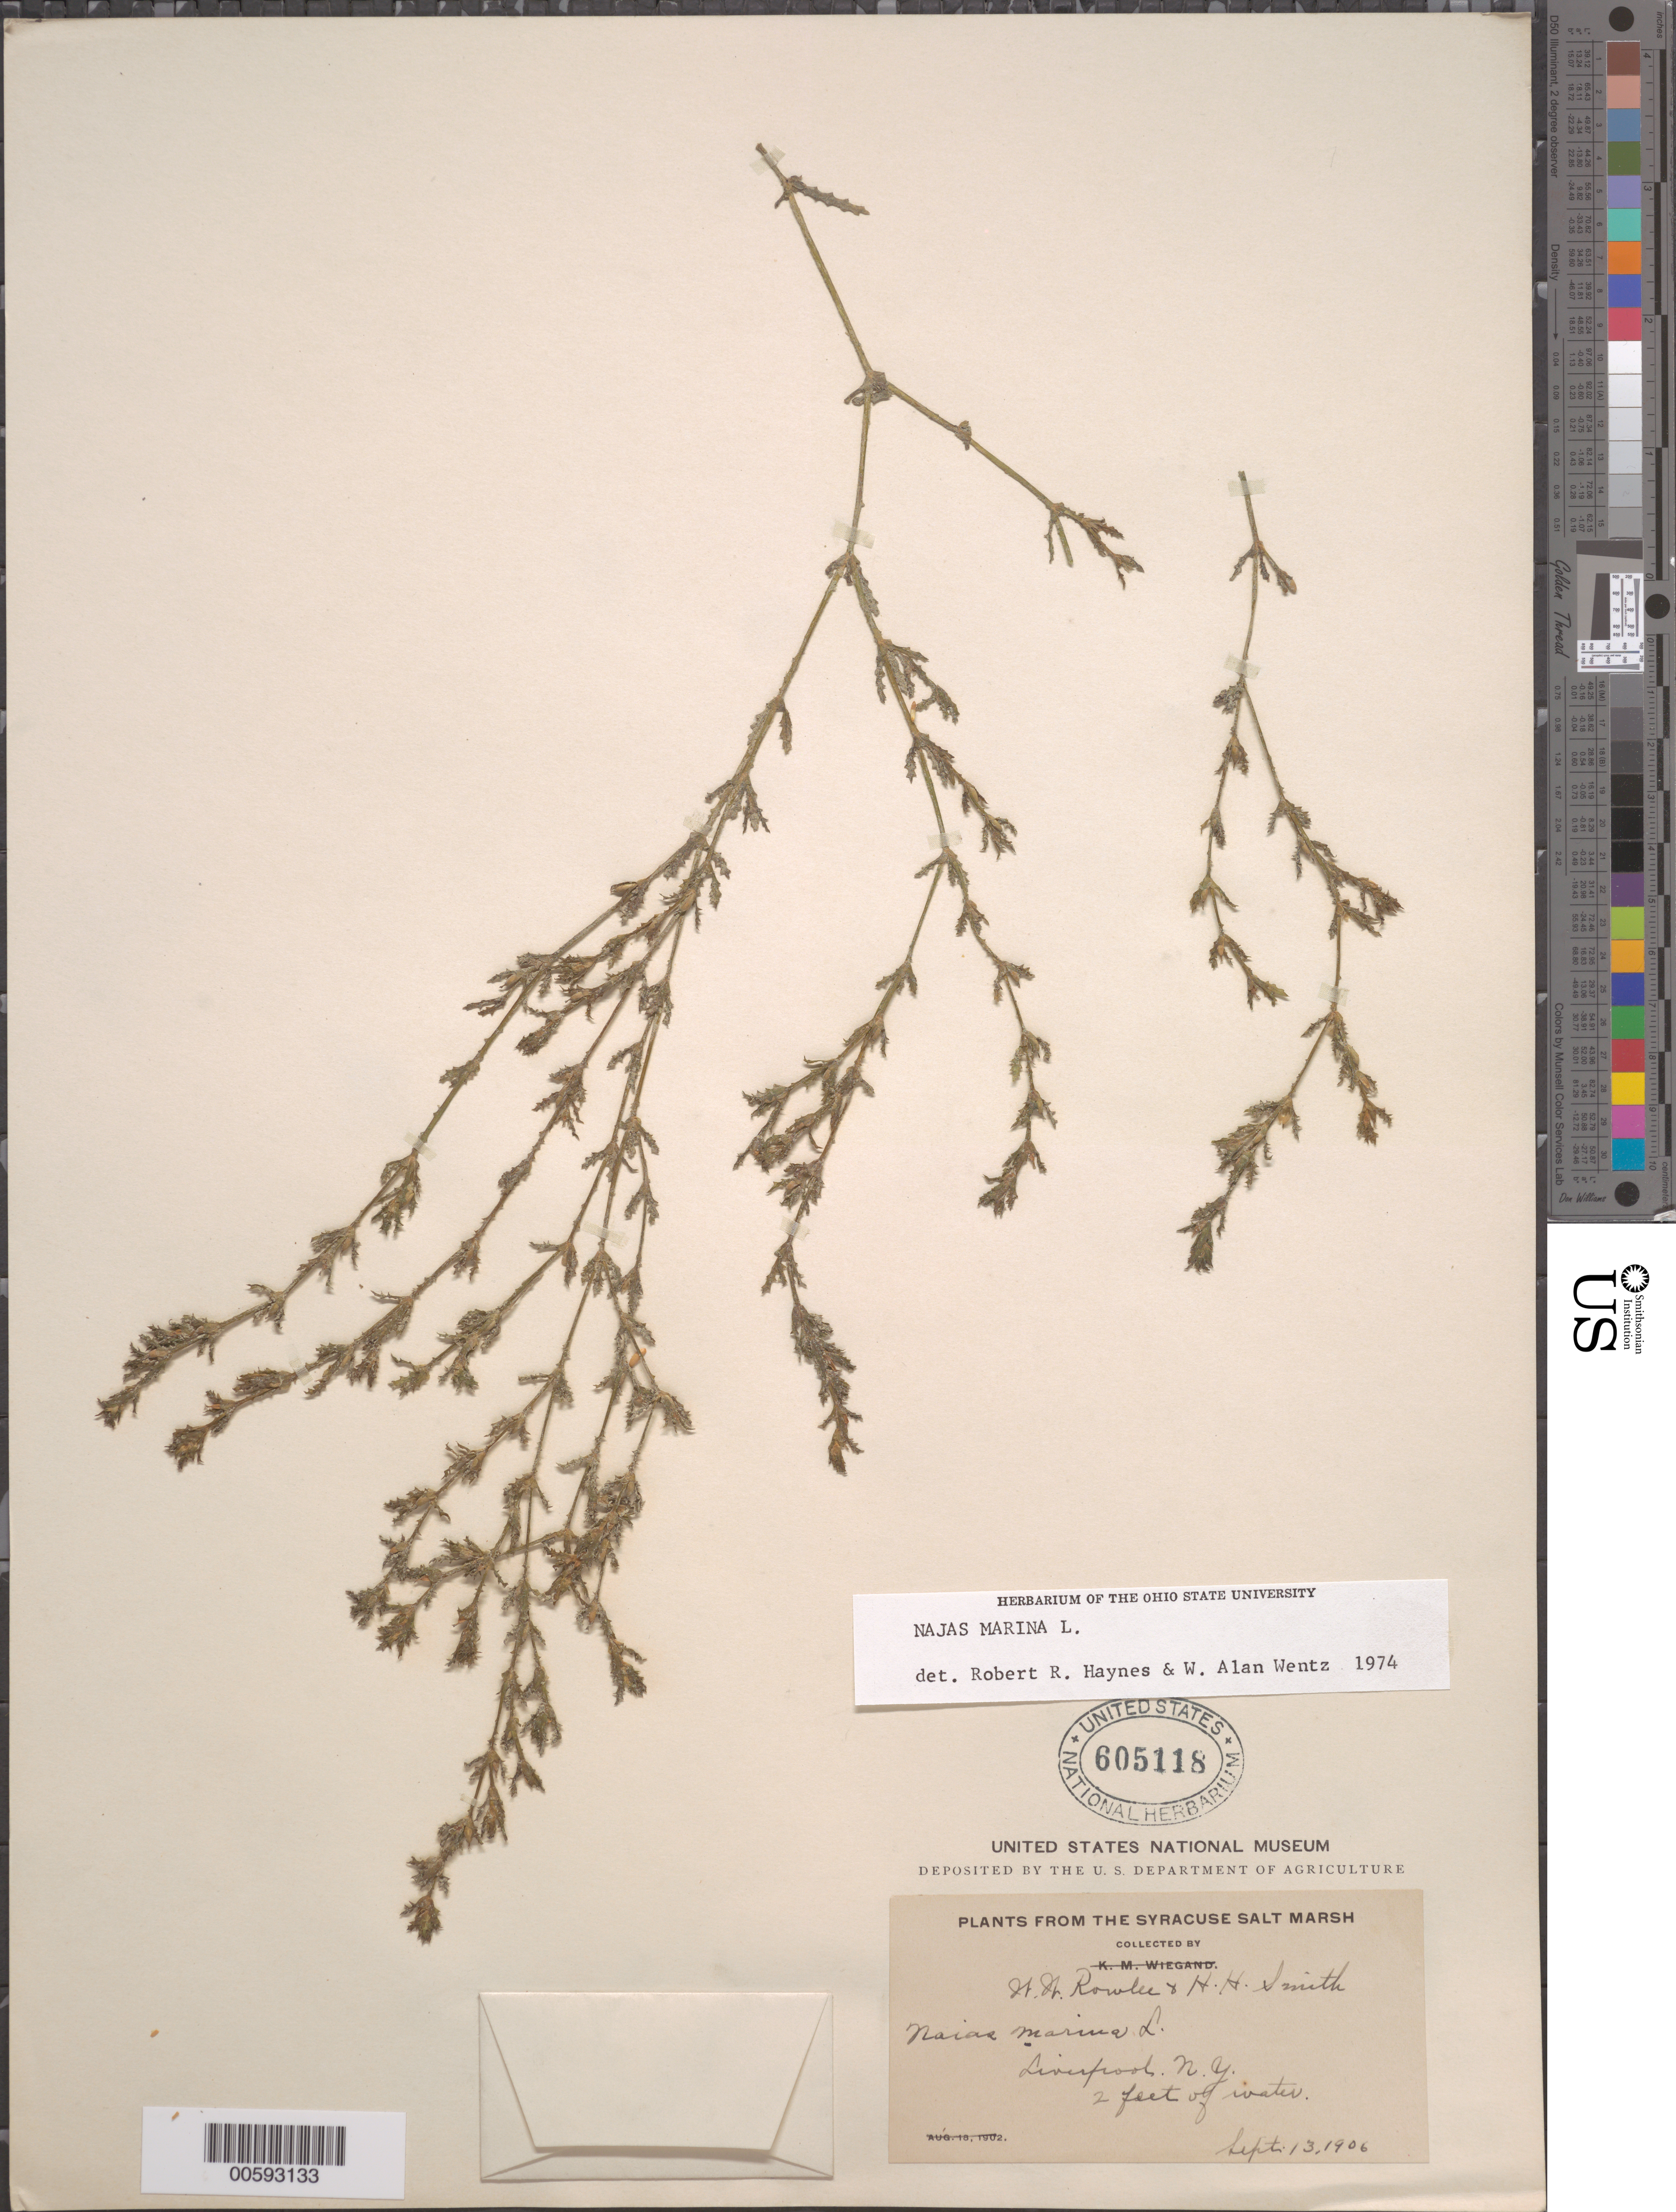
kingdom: Plantae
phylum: Tracheophyta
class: Liliopsida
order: Alismatales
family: Hydrocharitaceae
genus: Najas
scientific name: Najas marina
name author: L.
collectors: W. W. Rowlee & Herbert H. Smith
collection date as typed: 13 Sep 1906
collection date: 1906-09-13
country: United States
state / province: New York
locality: Liverpool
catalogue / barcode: US 605118